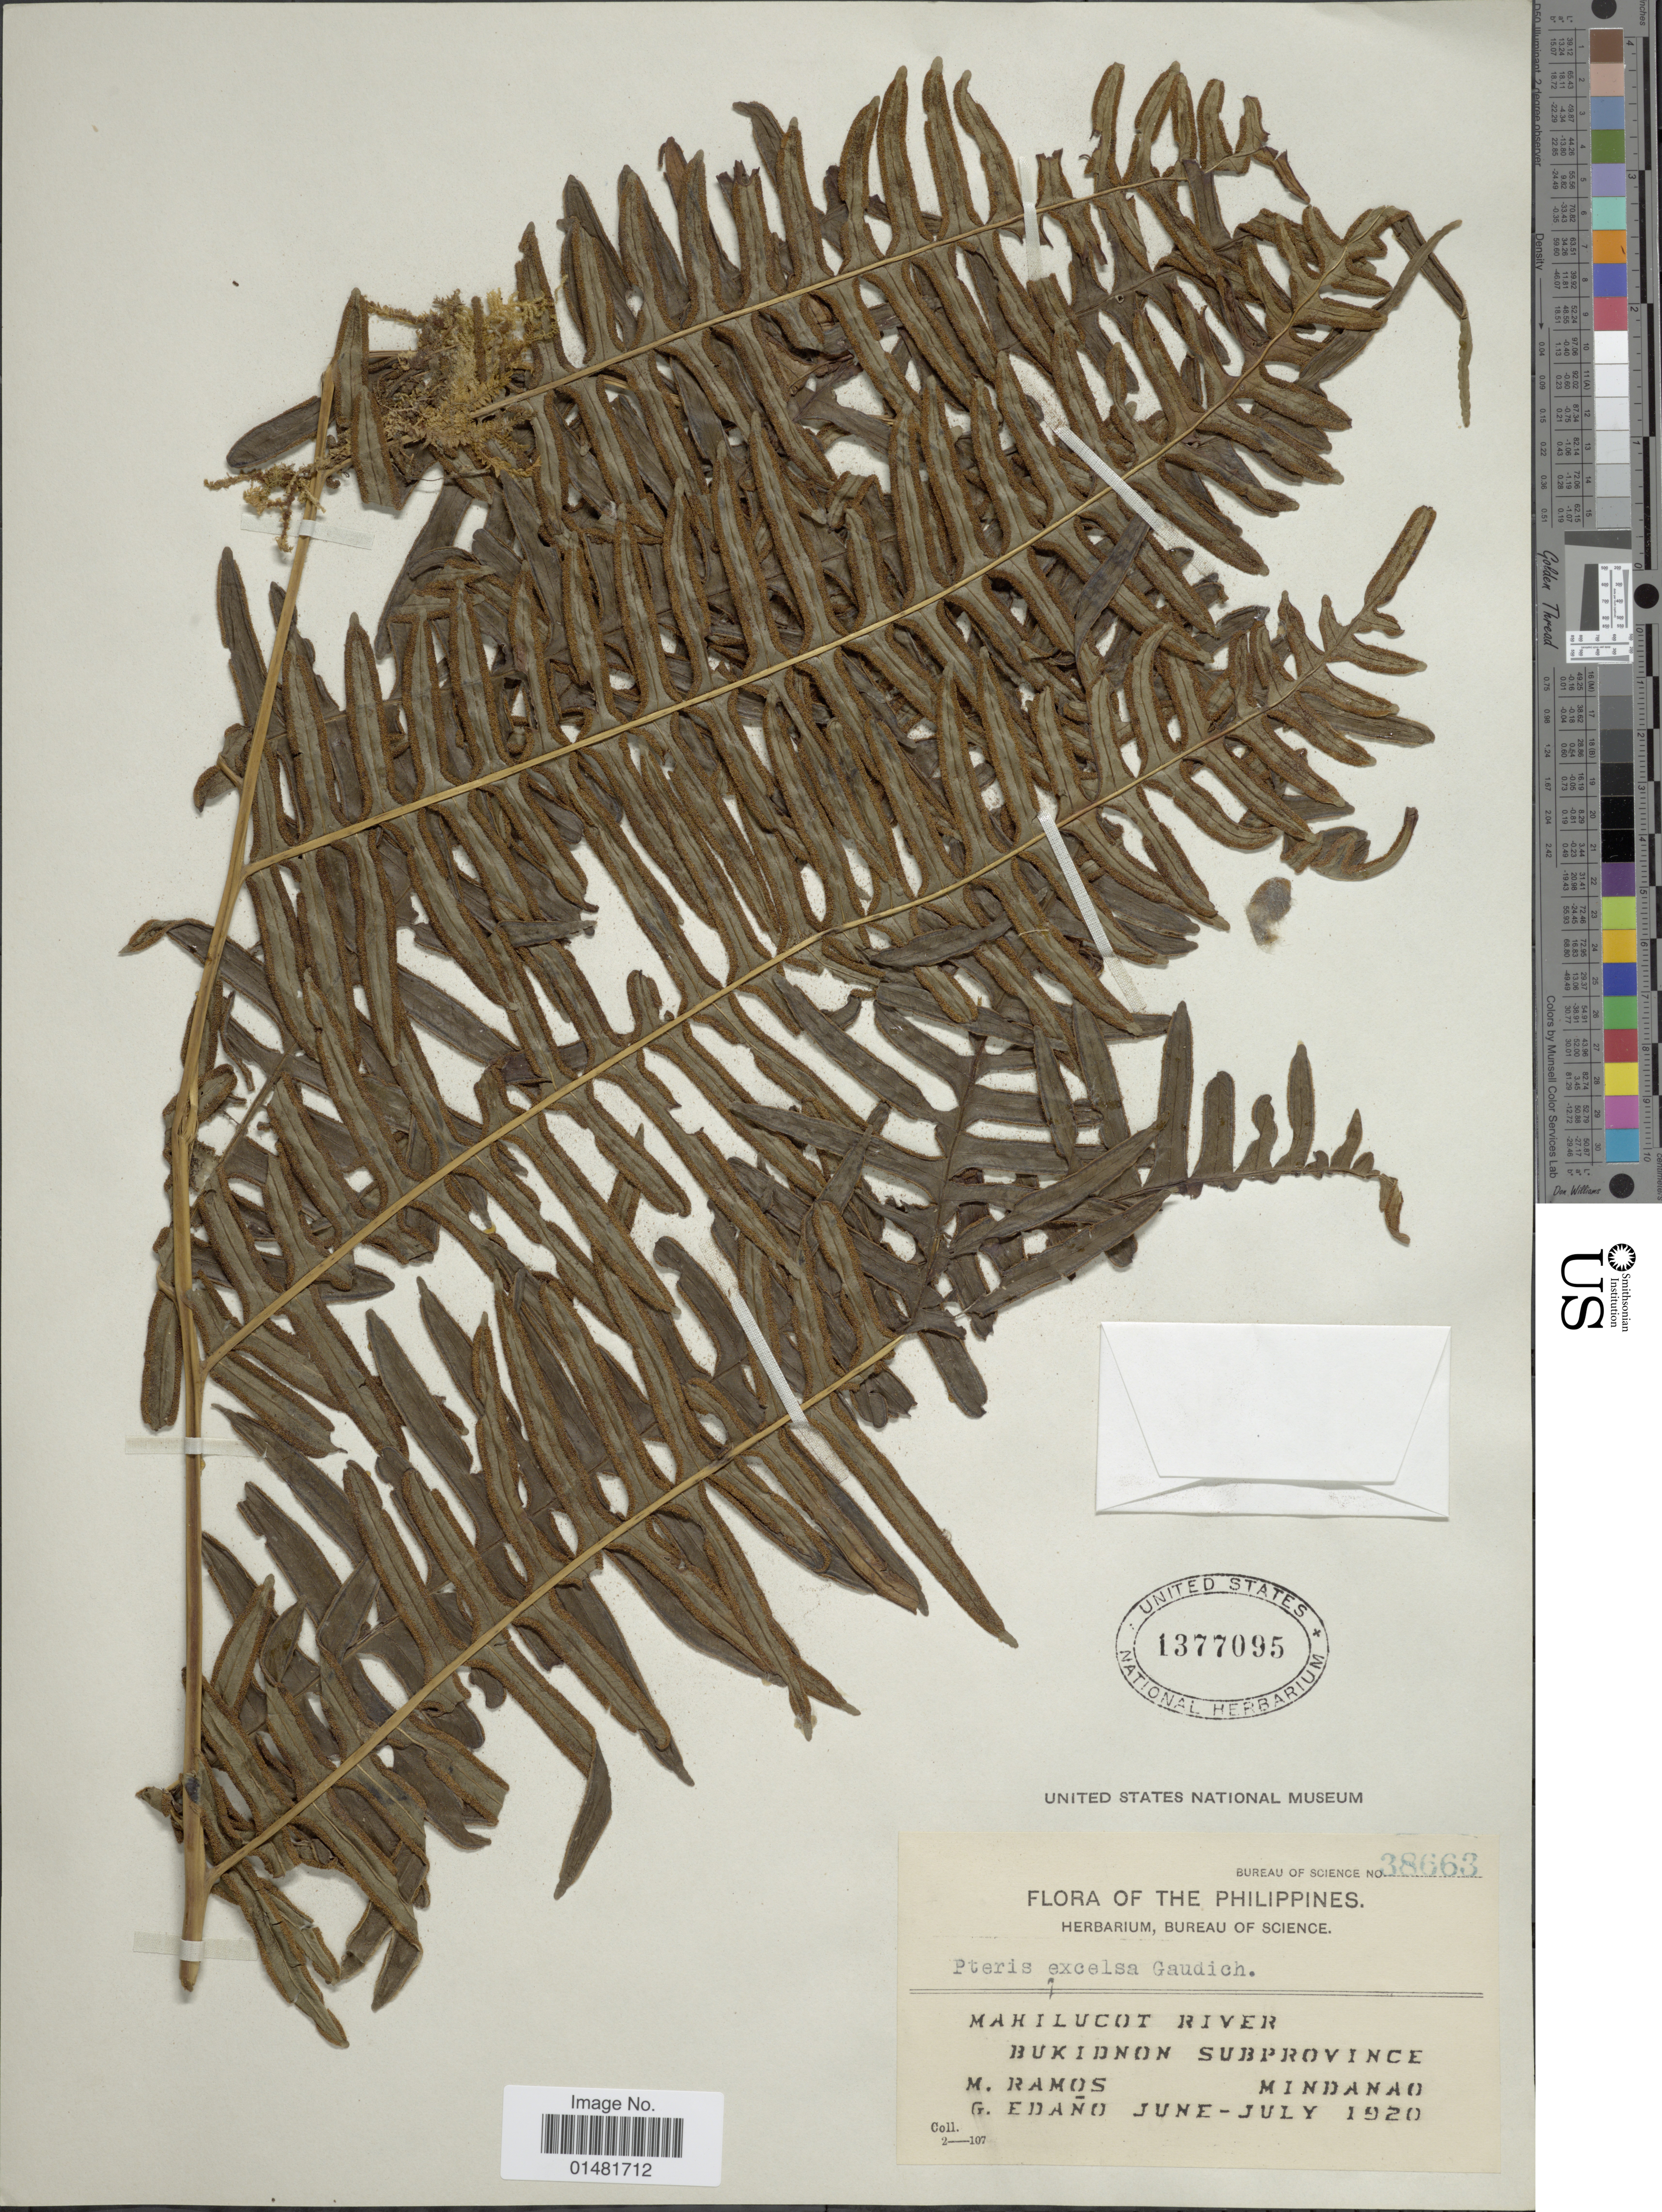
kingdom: Plantae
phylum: Tracheophyta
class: Polypodiopsida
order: Polypodiales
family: Pteridaceae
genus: Pteris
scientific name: Pteris excelsa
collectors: M. Ramos & G. Edaño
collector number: Bureau of Science 38663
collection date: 1920-06/1920-07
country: Philippines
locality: Mahilucot River, Bukidnon Subprovince, Mindanao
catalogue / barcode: US 1377095